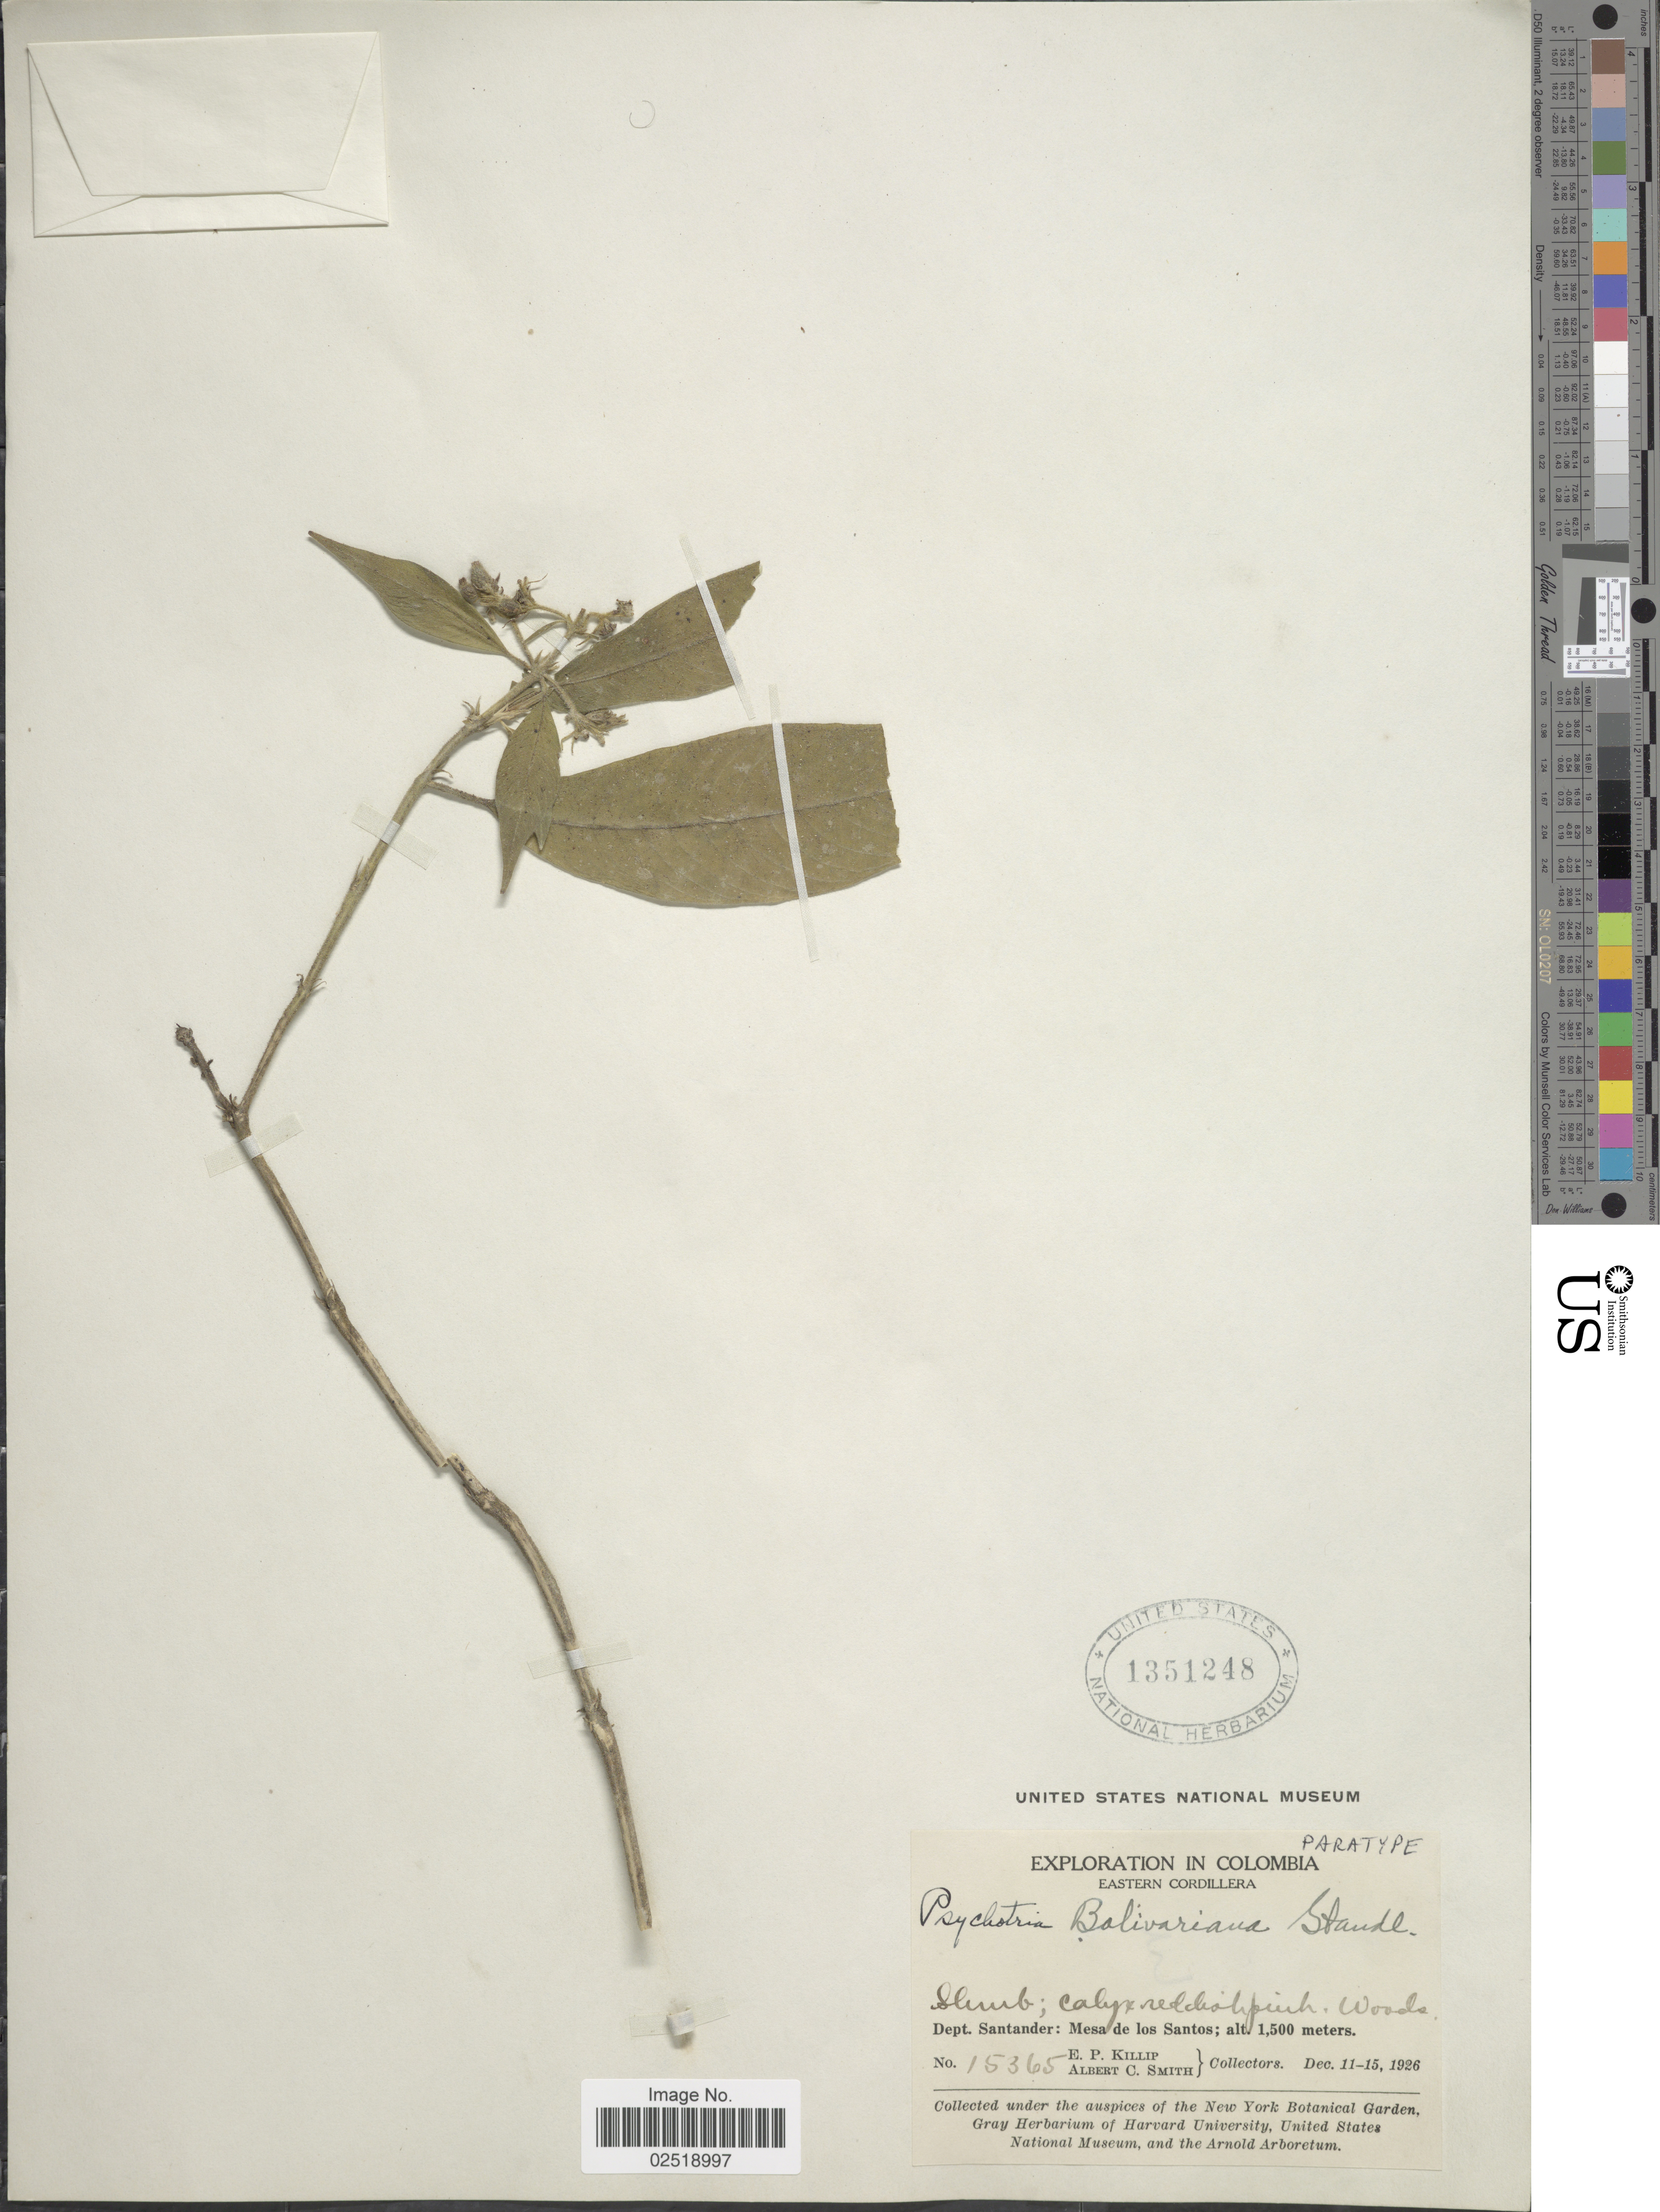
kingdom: Plantae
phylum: Tracheophyta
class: Magnoliopsida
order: Gentianales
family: Rubiaceae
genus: Psychotria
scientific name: Psychotria costularia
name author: (Baill.) Standl. & Steyerm.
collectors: E. P. Killip & A. C. Smith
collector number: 15365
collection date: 1926-12-11/1926-12-15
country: Colombia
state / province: Santander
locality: Eastern Cordillera. Dept. Santander: Mesa de los Santos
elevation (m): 1500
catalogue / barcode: US 1351248